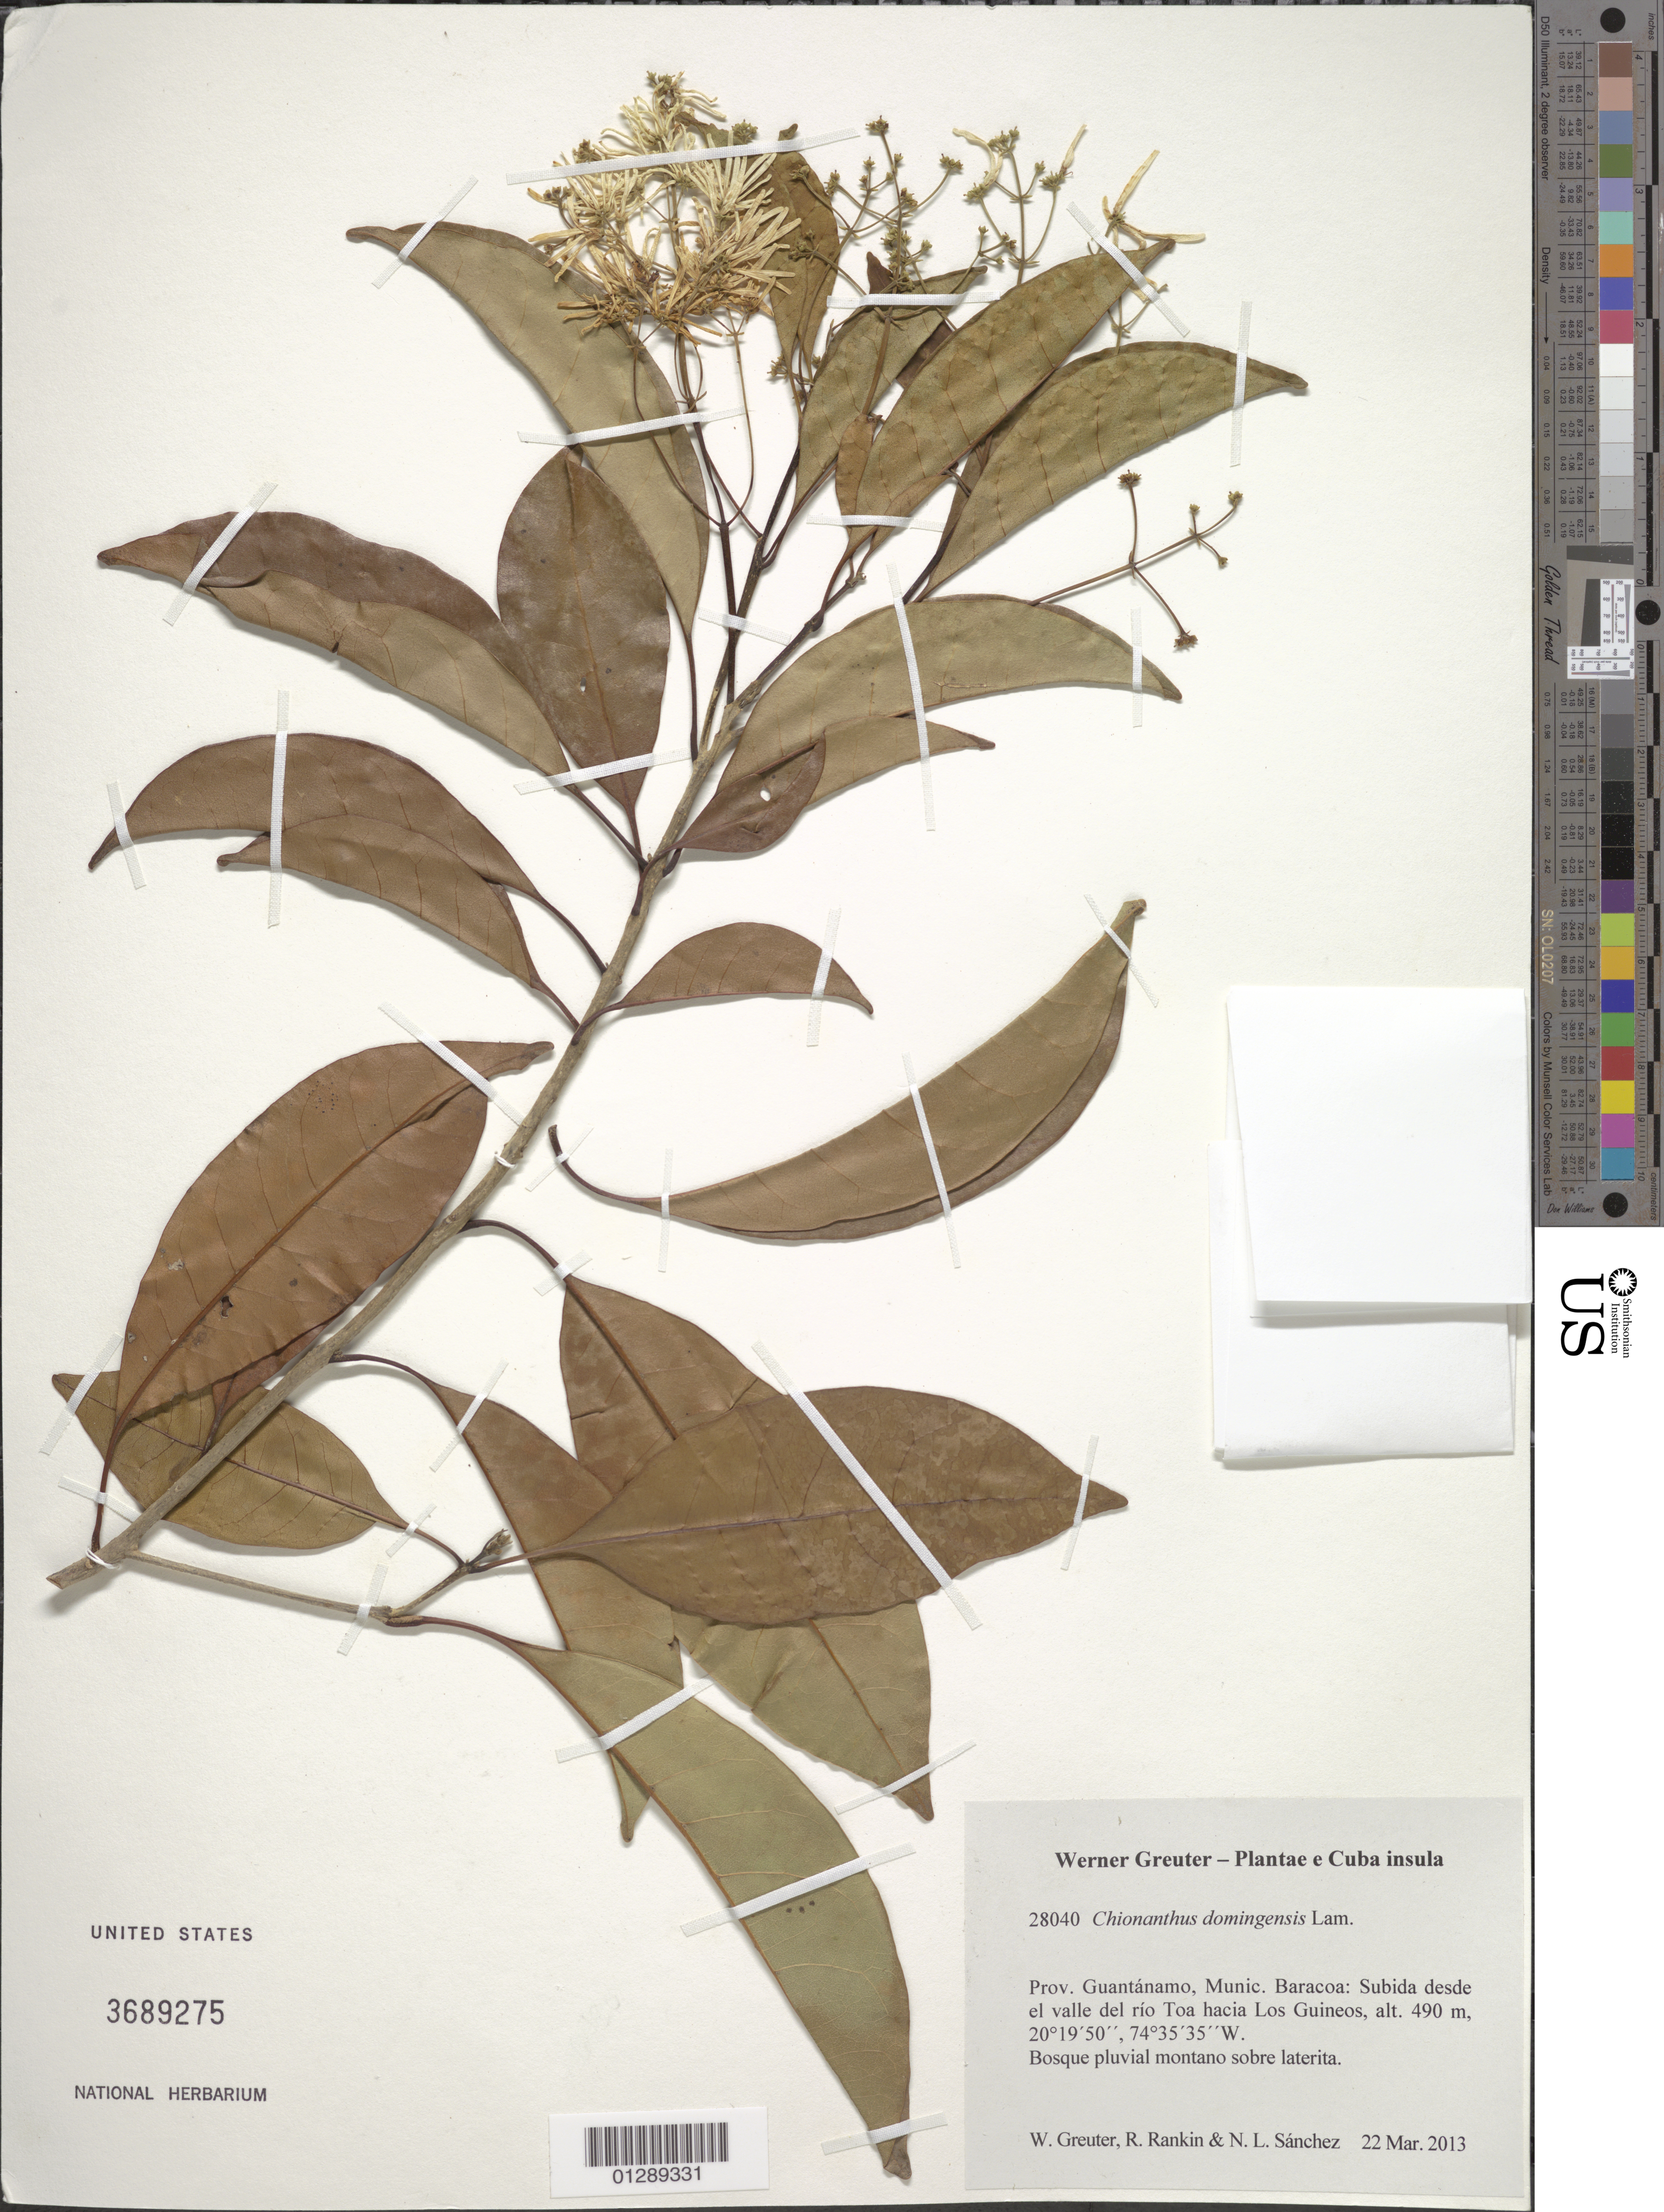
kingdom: Plantae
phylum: Tracheophyta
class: Magnoliopsida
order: Lamiales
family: Oleaceae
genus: Chionanthus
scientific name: Chionanthus domingensis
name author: Lam.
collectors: W. R. Greuter, R. Rankin Rodriguez & N. Sanchez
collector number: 28040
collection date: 2013-03-22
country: Cuba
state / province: Guantanamo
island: Cuba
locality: Munic. Baracoa: Subida desde el valle del río Toa hacia Los Guineos.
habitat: Bosque pluvial montano sobre laterita.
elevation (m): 490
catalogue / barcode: US 3689275